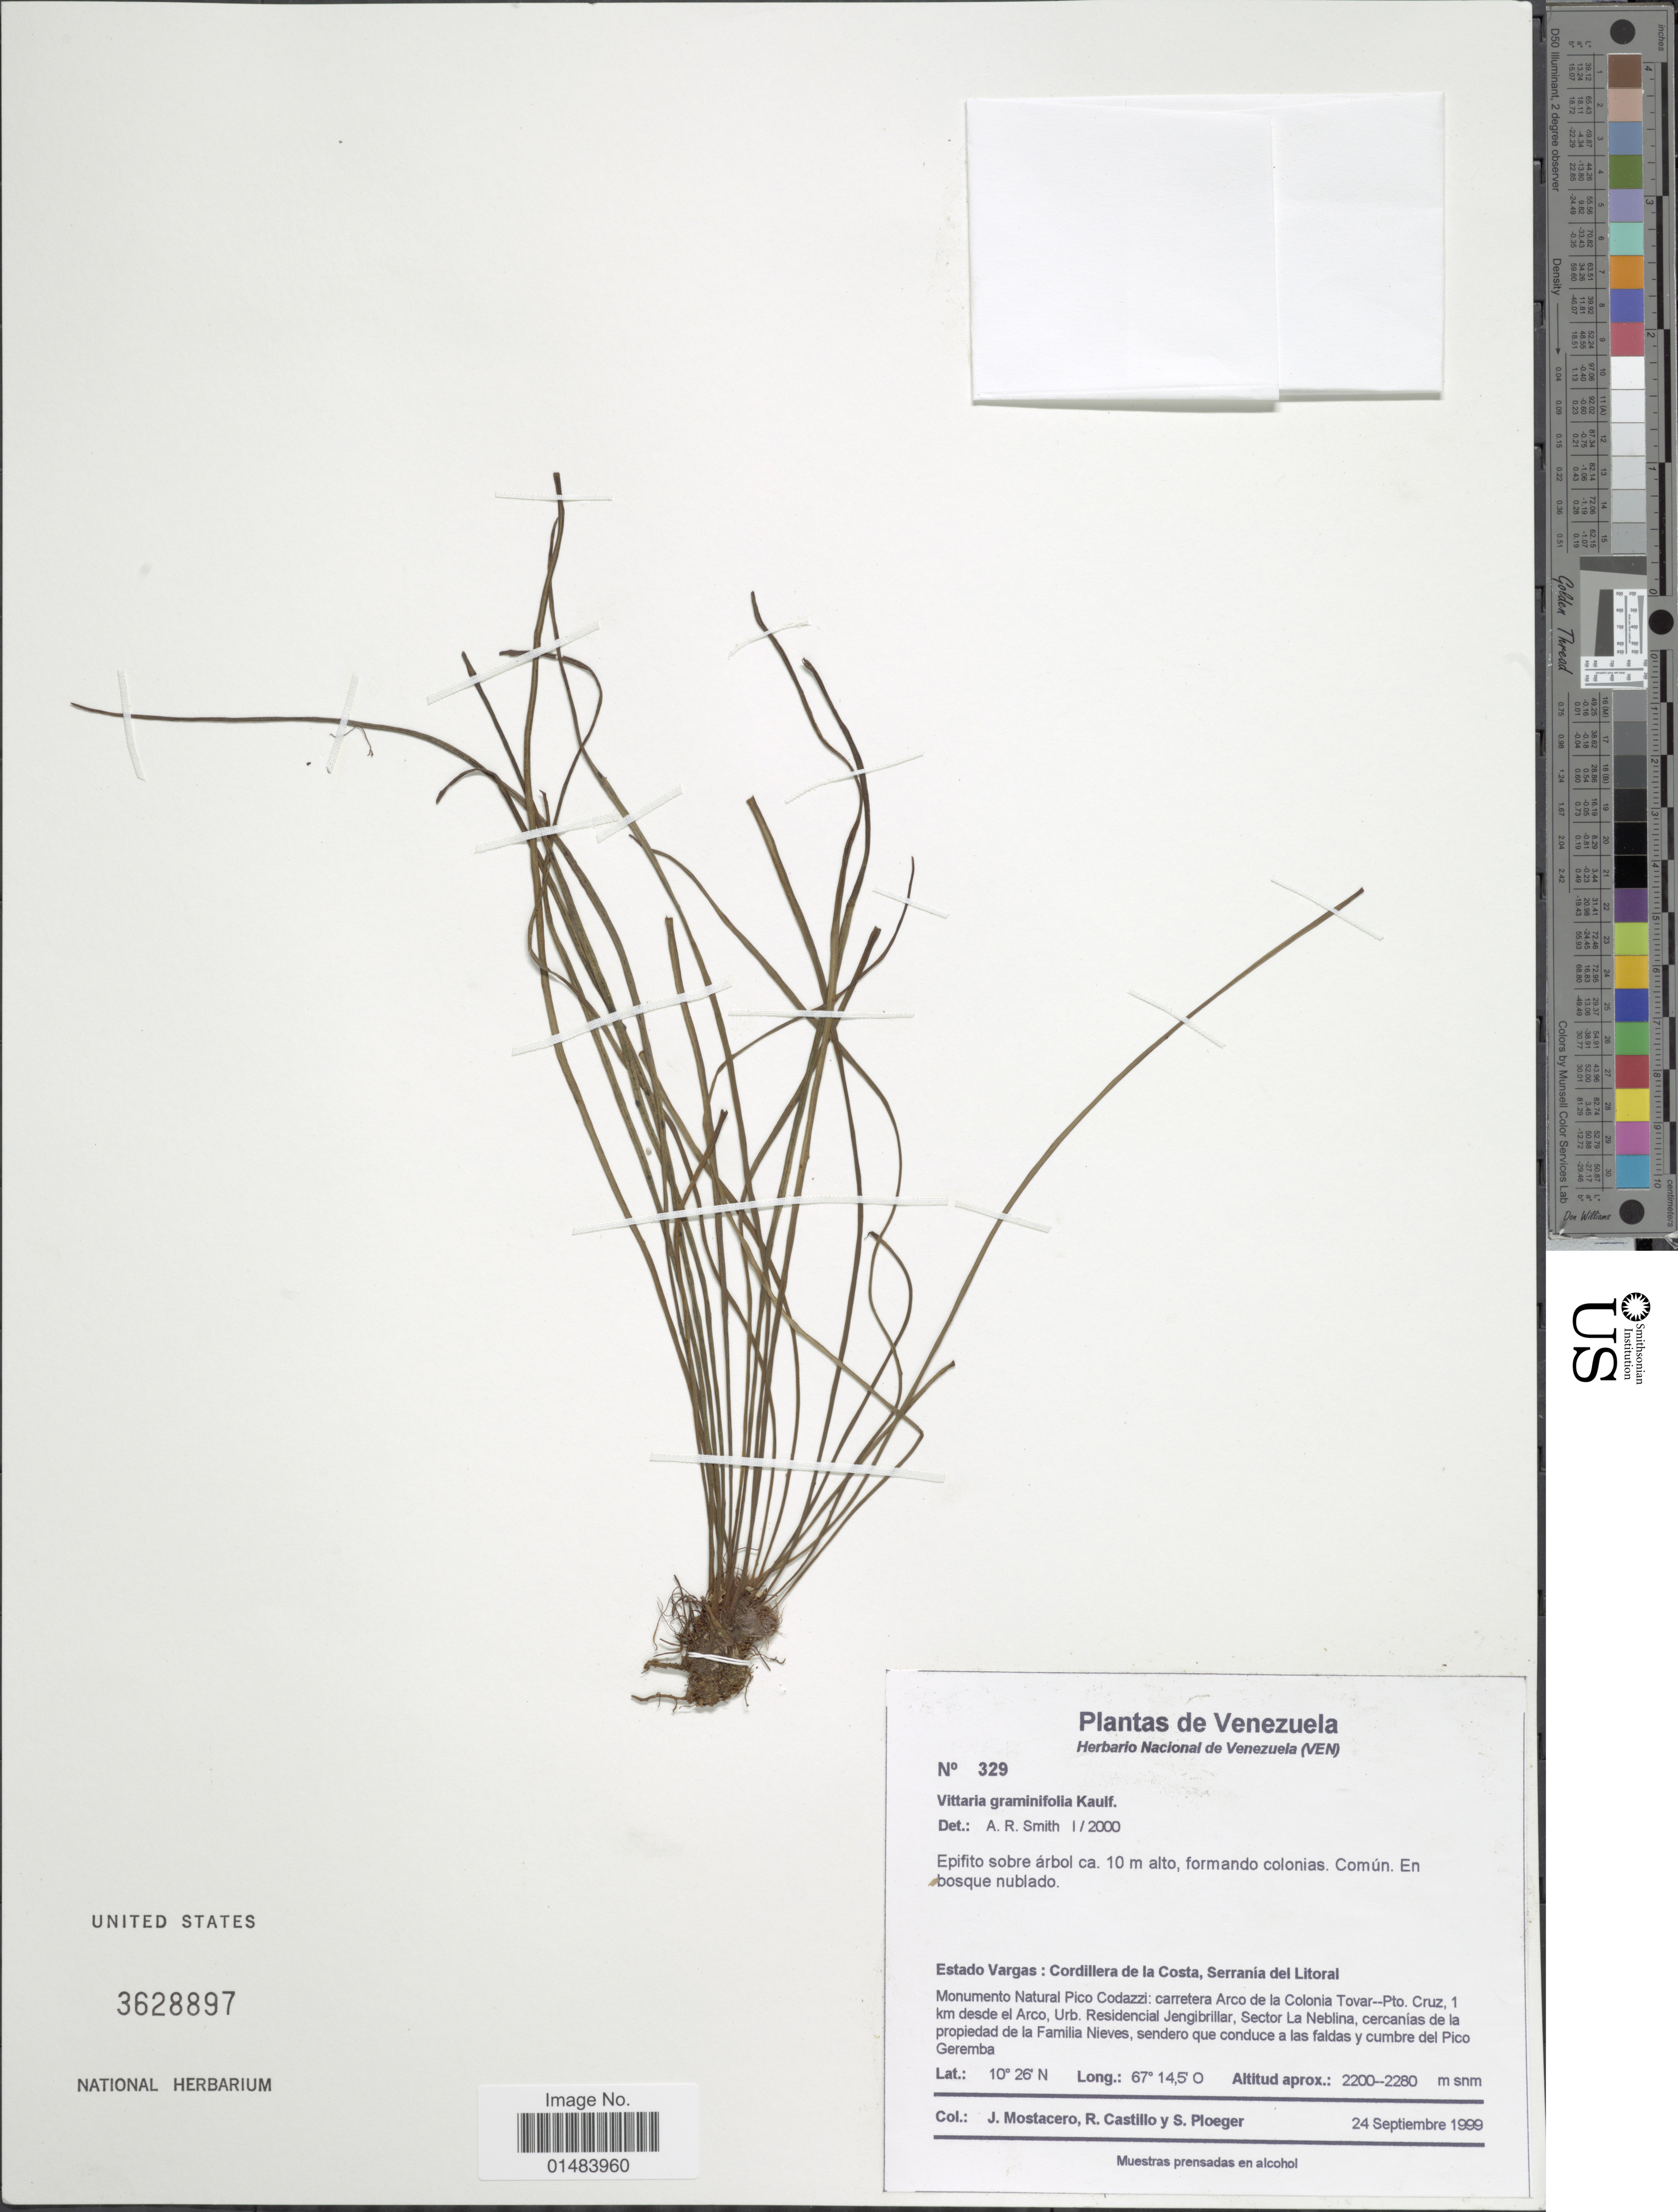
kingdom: Plantae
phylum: Tracheophyta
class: Polypodiopsida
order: Polypodiales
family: Pteridaceae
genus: Vittaria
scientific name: Vittaria graminifolia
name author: Kaulf.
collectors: J. Mostacero, R. Castillo & R. Ploeger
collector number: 329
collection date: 1999-09-24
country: Venezuela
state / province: Vargas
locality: Estado Vargas: Cordillera de la Costa,Serranja del Litoral. Monumento Natural Pico Codazzi: carretera Arco de la Colonia Tovar--Pto. Cruz, 1 km desde el Arco, Urb. Residencial Jengibrillar, Sector La Neblina, cercanías de la propiedad de la Familia NIeves, sendero que conduce a las faldas y cumbre del Pico Geremba.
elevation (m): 2200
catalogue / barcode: US 3628897